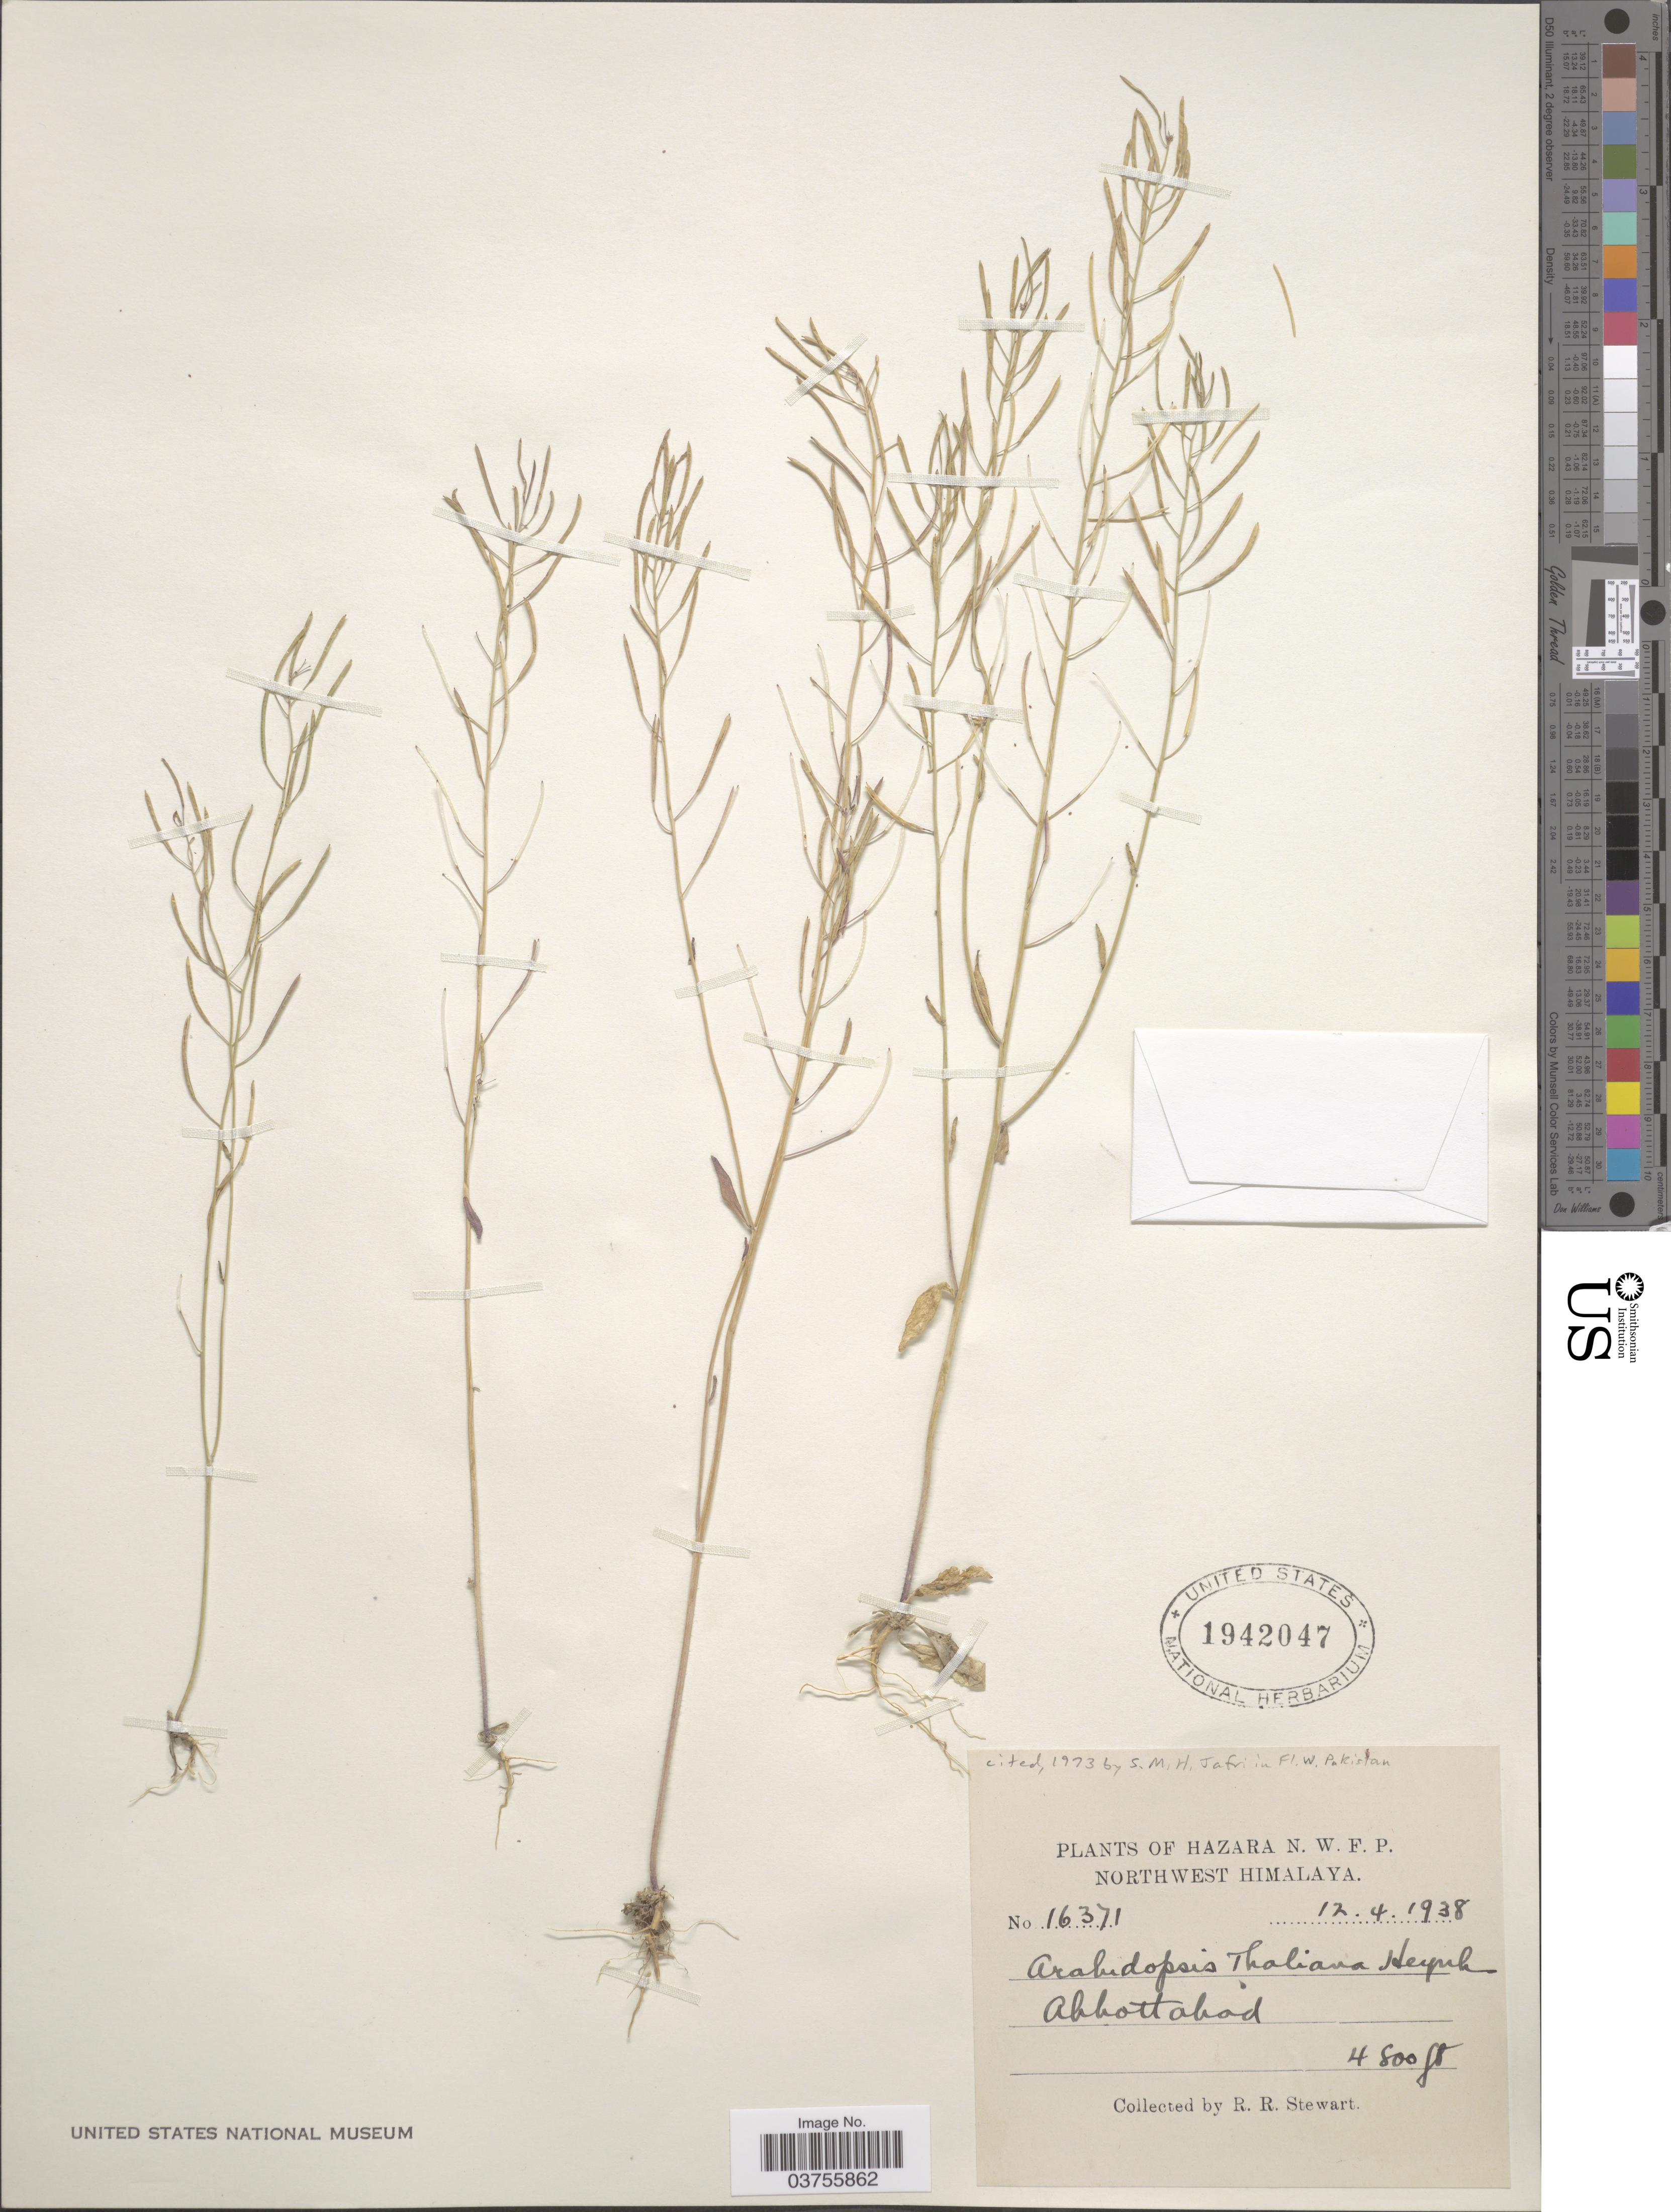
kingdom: Plantae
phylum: Tracheophyta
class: Magnoliopsida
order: Brassicales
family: Brassicaceae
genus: Arabidopsis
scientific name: Arabidopsis thaliana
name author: (L.) Heynh.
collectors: R. Stewart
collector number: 16371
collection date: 1938-04-12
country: Pakistan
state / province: Khyber Pakhtunkhwa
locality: Hazara N. W. F. P. Northwest Himalaya. Abbottabad.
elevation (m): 1463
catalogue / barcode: US 1942047